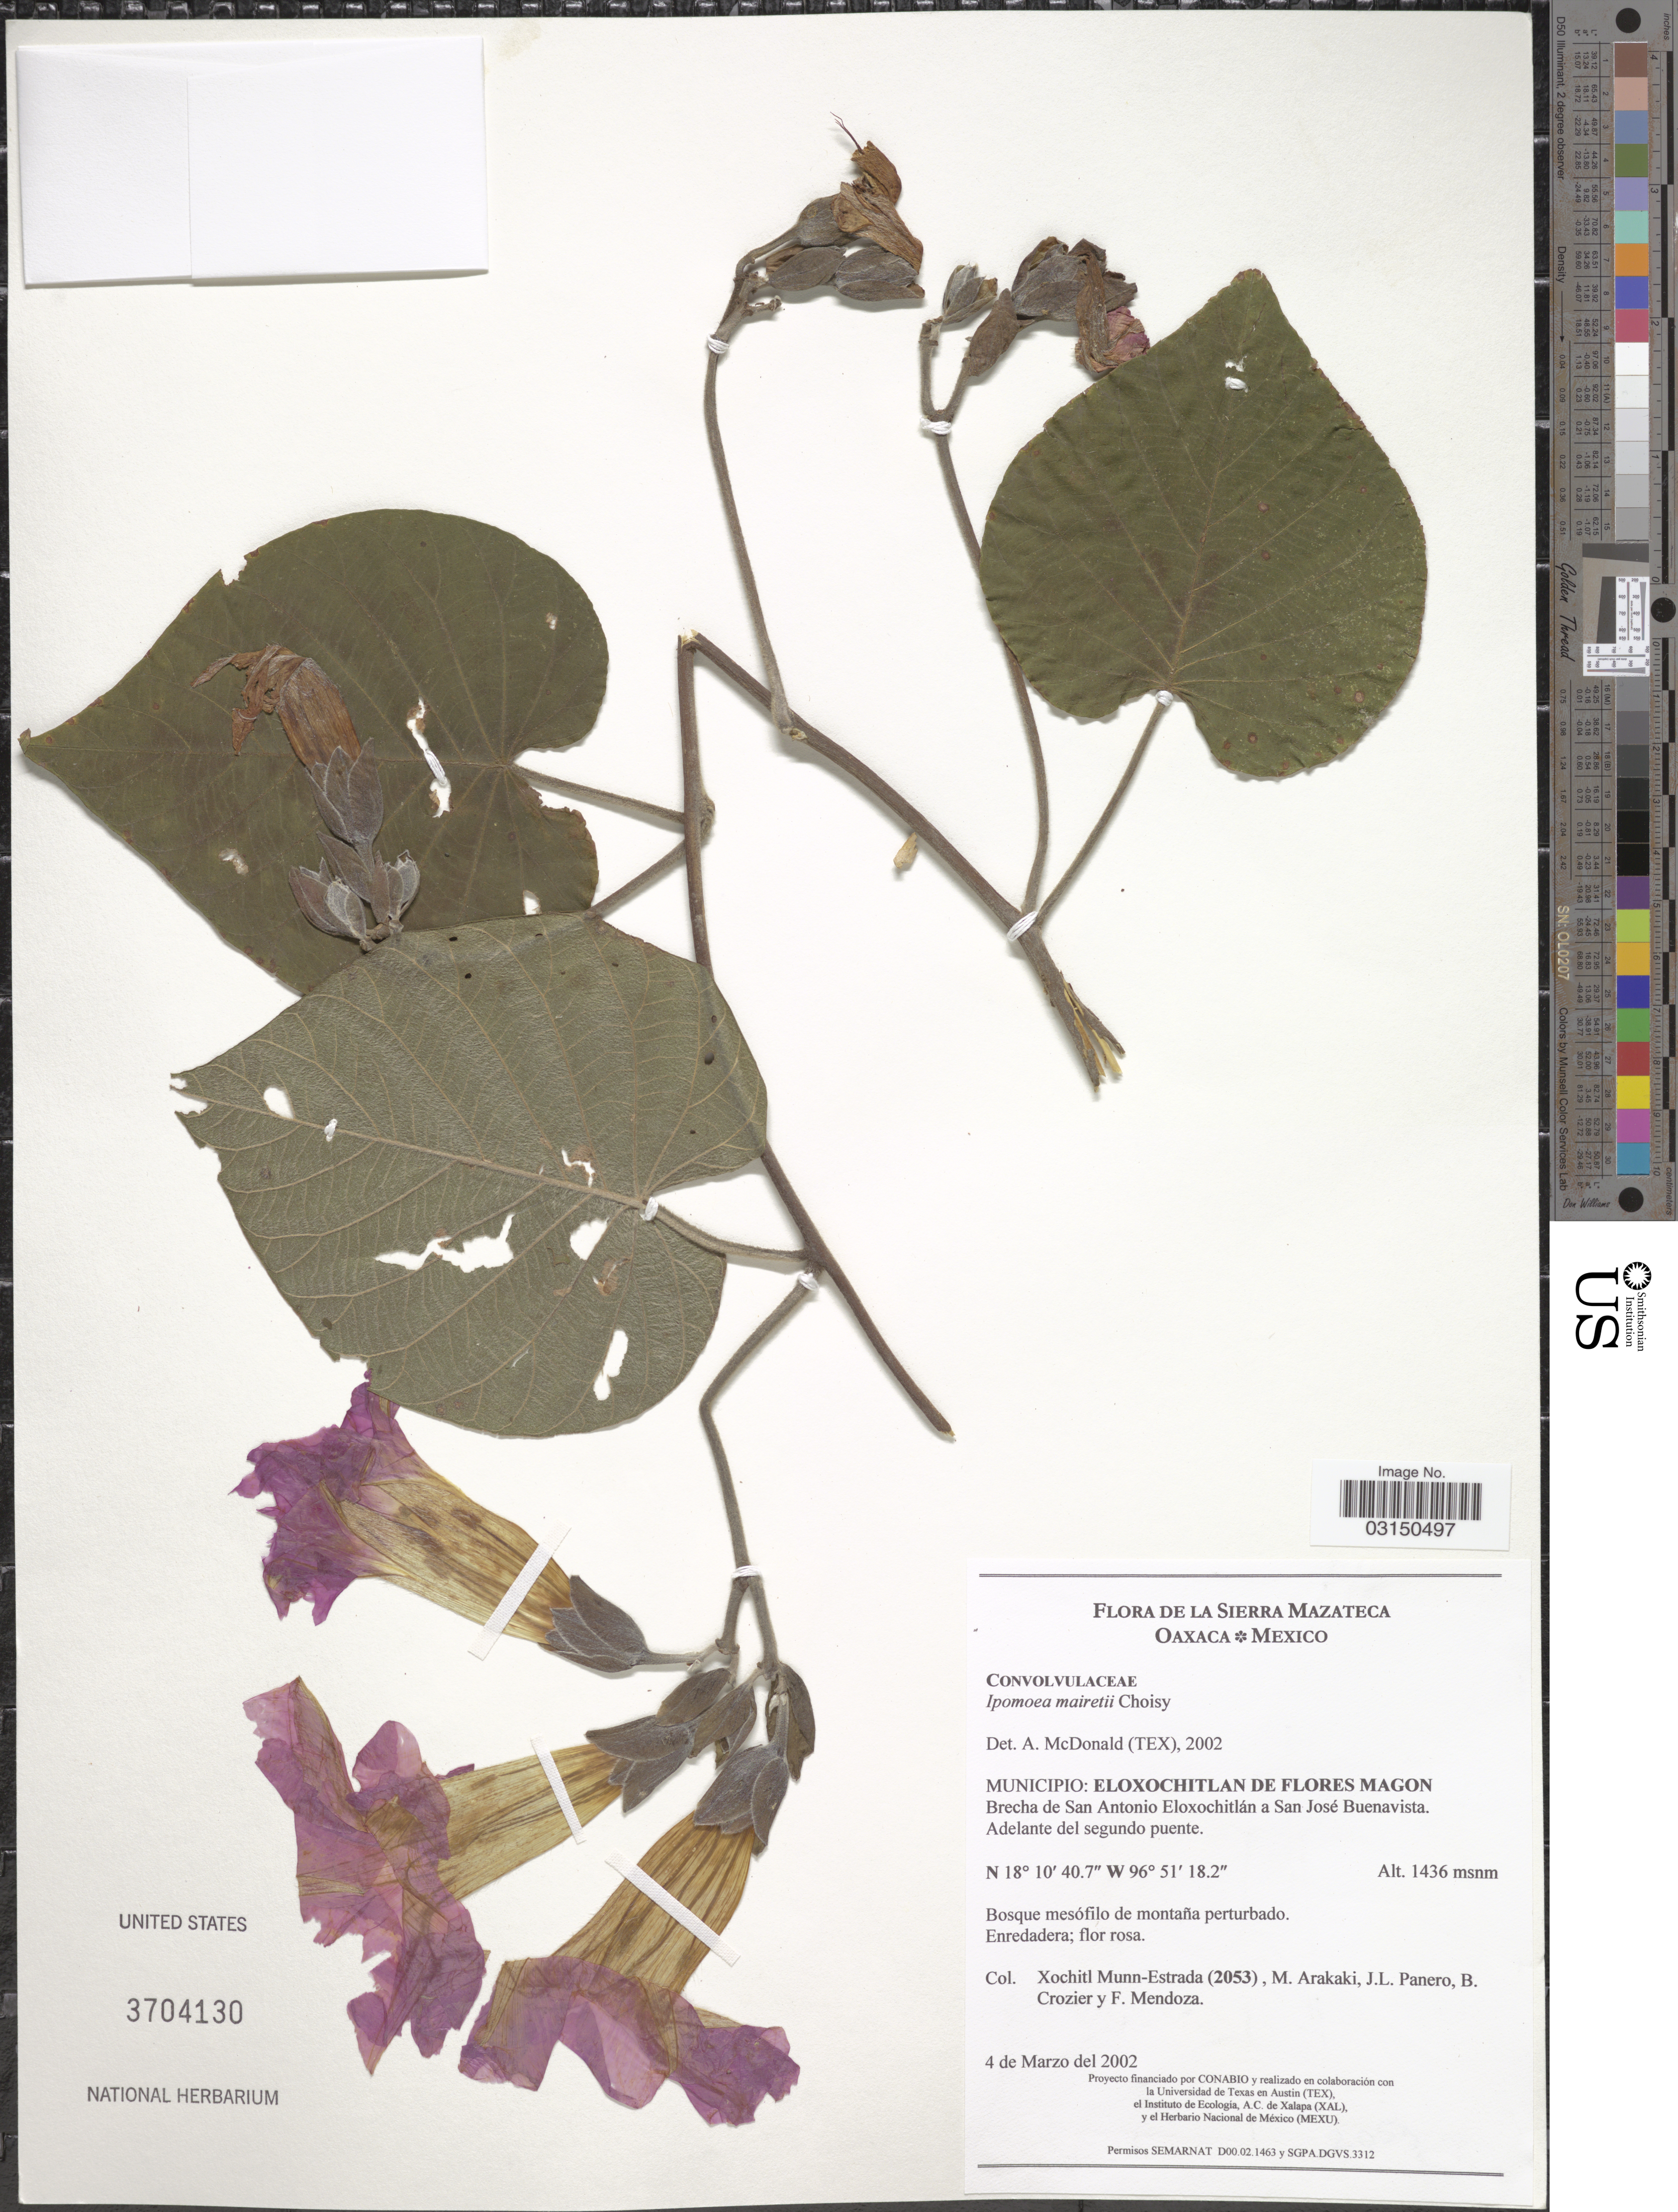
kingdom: Plantae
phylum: Tracheophyta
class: Magnoliopsida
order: Solanales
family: Convolvulaceae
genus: Ipomoea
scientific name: Ipomoea mairetii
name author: Choisy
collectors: X. Munn-Estrada, M. Arakaki, J. L. Panero, B. Crozier & F. Mendoza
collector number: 2053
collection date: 2002-03-04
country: Mexico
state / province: Oaxaca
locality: Sierra Mazateca. Municipio: Eloxochitlan de Flores Magon. Brecha de San Antonio Eloxochitlán a San José Buenavista.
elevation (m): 1436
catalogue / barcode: US 3704130